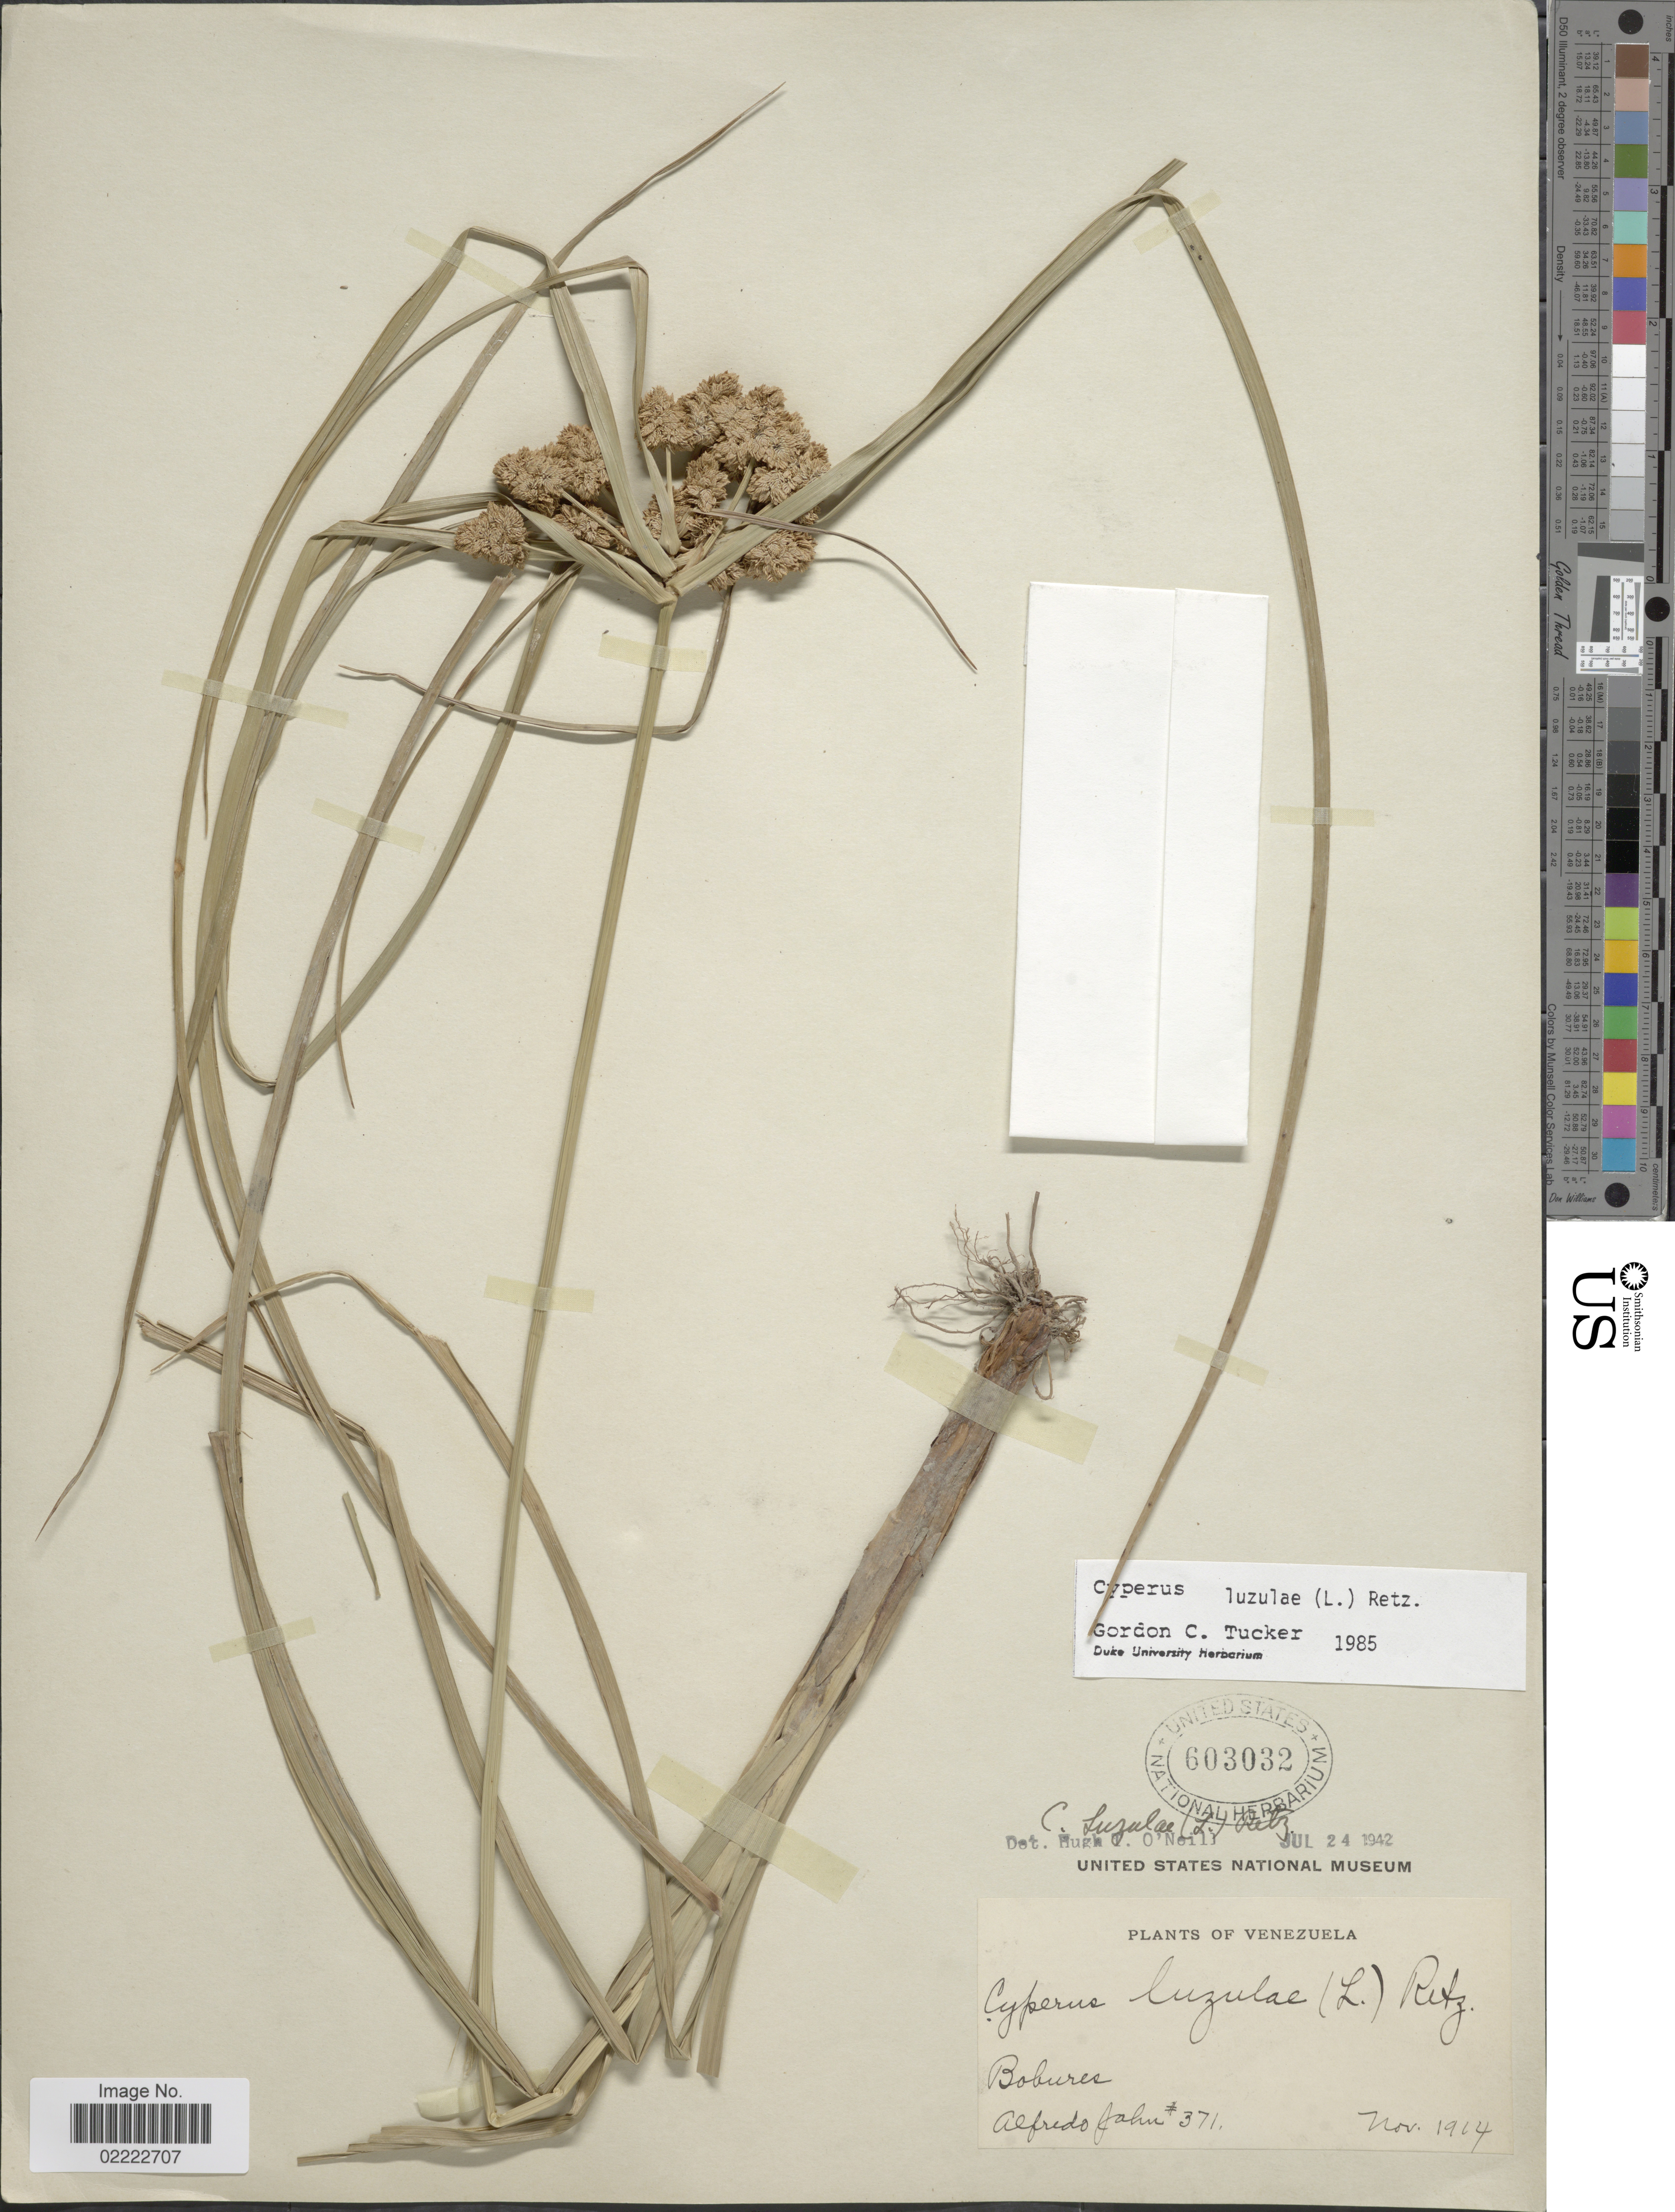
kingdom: Plantae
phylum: Tracheophyta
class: Liliopsida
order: Poales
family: Cyperaceae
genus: Cyperus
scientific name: Cyperus luzulae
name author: (L.) Rottb. ex Retz.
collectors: A. Jahn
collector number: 371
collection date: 1914-11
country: Venezuela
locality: Bobures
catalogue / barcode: US 603032